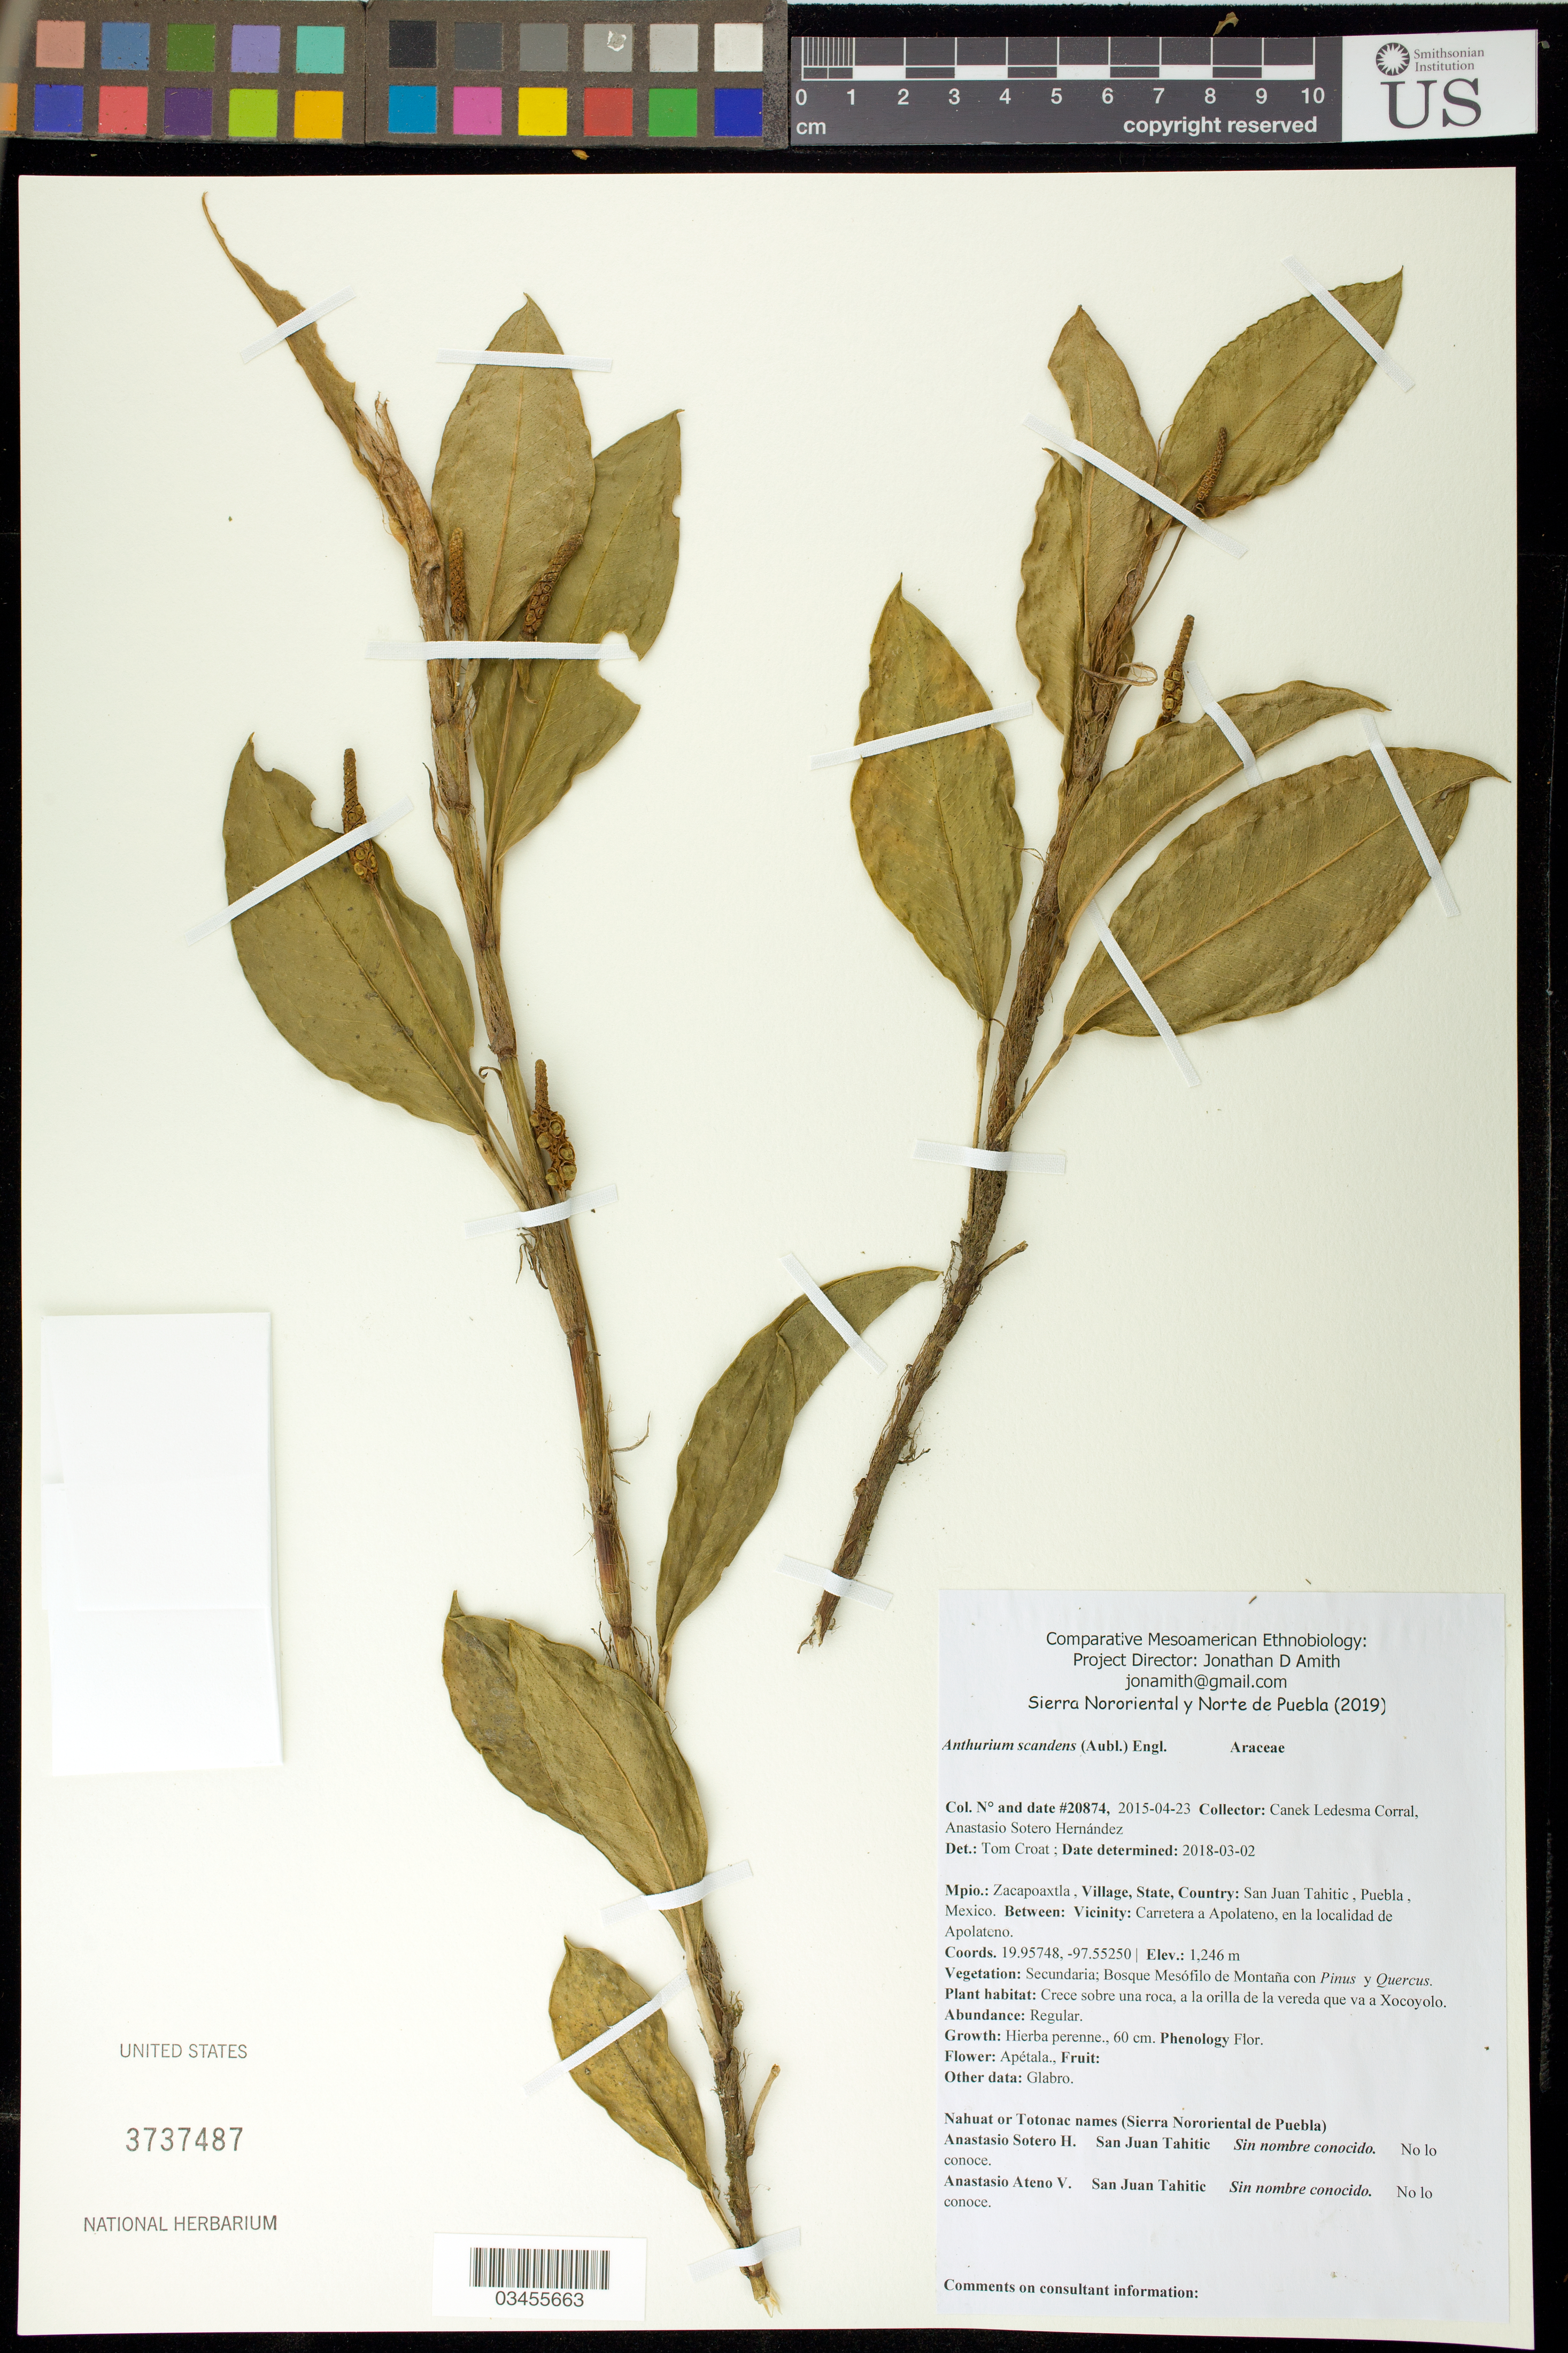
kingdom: Plantae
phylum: Tracheophyta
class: Liliopsida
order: Alismatales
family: Araceae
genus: Anthurium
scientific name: Anthurium scandens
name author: (Aubl.) Engl.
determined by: Croat, Thomas B., Missouri Botanical Garden (MO)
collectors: Canek Ledesma C. & A. Sotero H.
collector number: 20874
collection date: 2015-04-23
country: México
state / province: Puebla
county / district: Zacapoaxtla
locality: PUEBLO: San Juan Tahitic; LOCALIDAD EXACTA: Carretera a Apolateno, en la localidad de Apolateno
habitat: Bosque mesófilo de montaña con Pinus y Quercus | Crece sobre una roca, a la orilla de la vereda que va a Xocoyolo.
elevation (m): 1246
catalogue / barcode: US 3737487